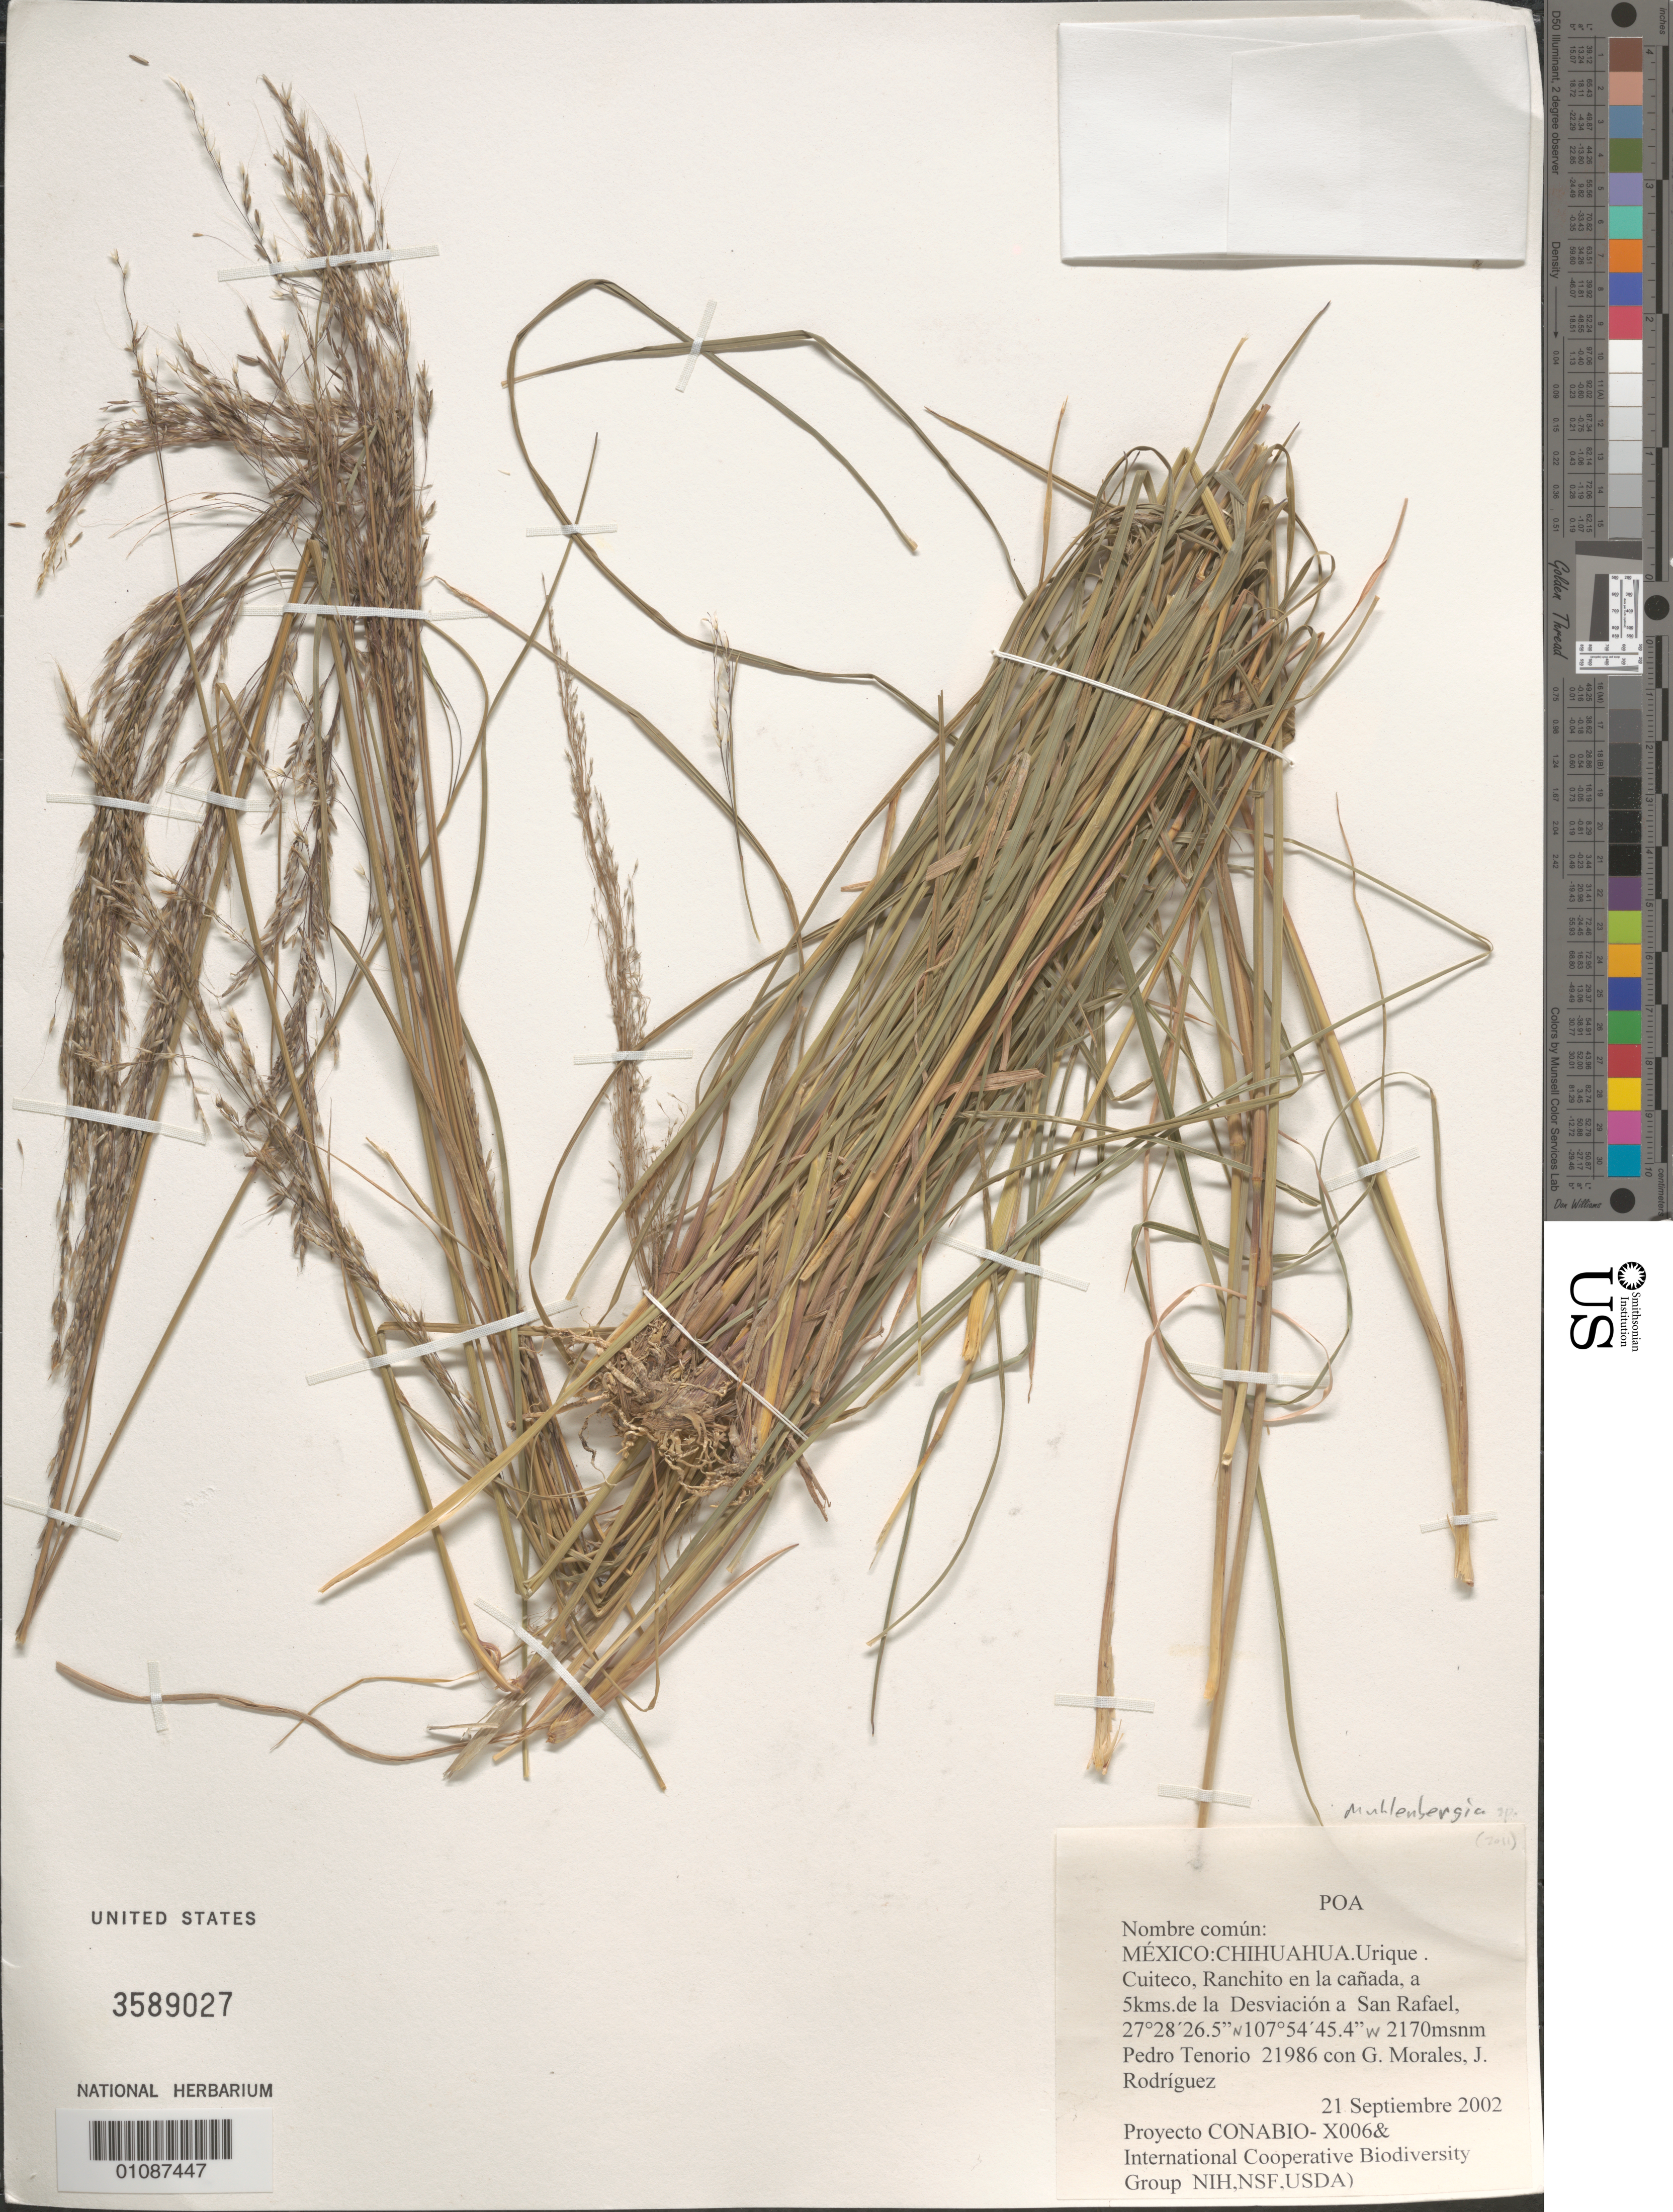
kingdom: Plantae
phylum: Tracheophyta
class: Liliopsida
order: Poales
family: Poaceae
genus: Muhlenbergia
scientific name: Muhlenbergia sp.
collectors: P. Tenorio L., G. Morales & J. Rodríguez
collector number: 21986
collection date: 2002-09-21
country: Mexico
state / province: Chihuahua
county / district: Urique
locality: Cuiteco, Ranchito en la canada, a 5kms de la Desviacion a San Rafael.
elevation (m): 2170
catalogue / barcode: US 3589027